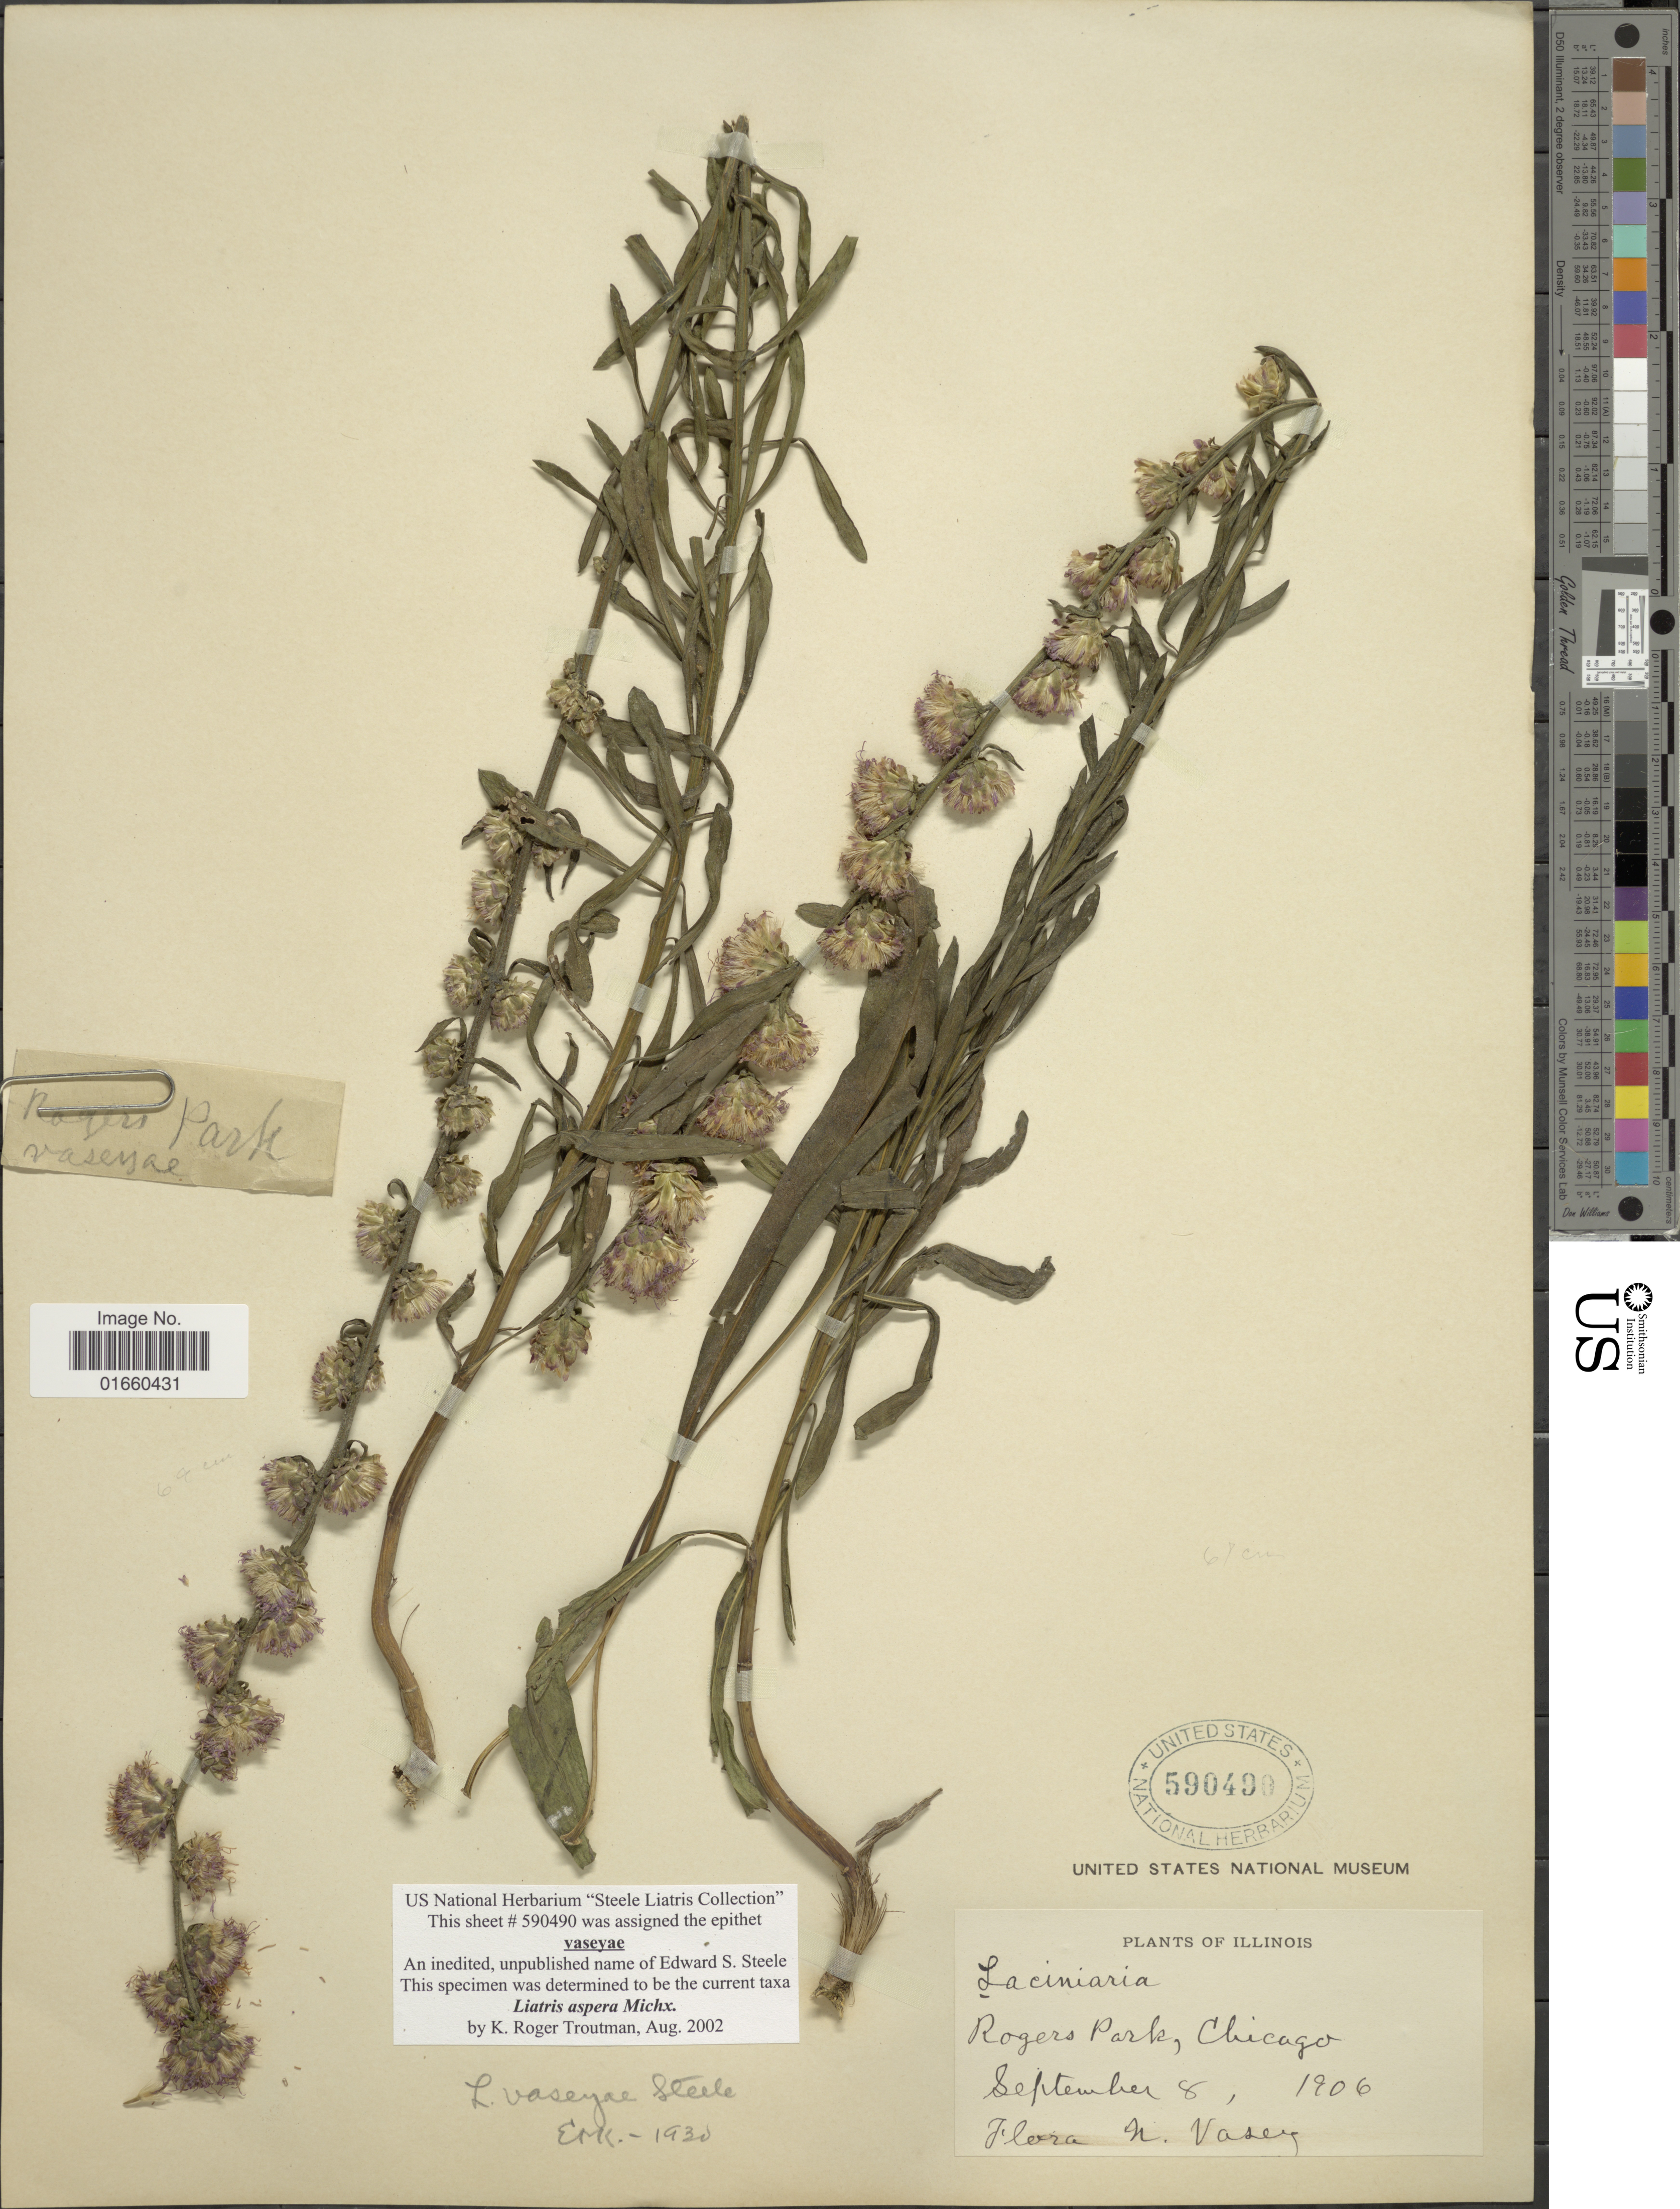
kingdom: Plantae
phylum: Tracheophyta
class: Magnoliopsida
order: Asterales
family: Asteraceae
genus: Liatris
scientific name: Liatris aspera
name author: Michx.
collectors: N. Vasey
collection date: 1906-09-08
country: United States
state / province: Illinois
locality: Rogers Park, Chicago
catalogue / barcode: US 590490